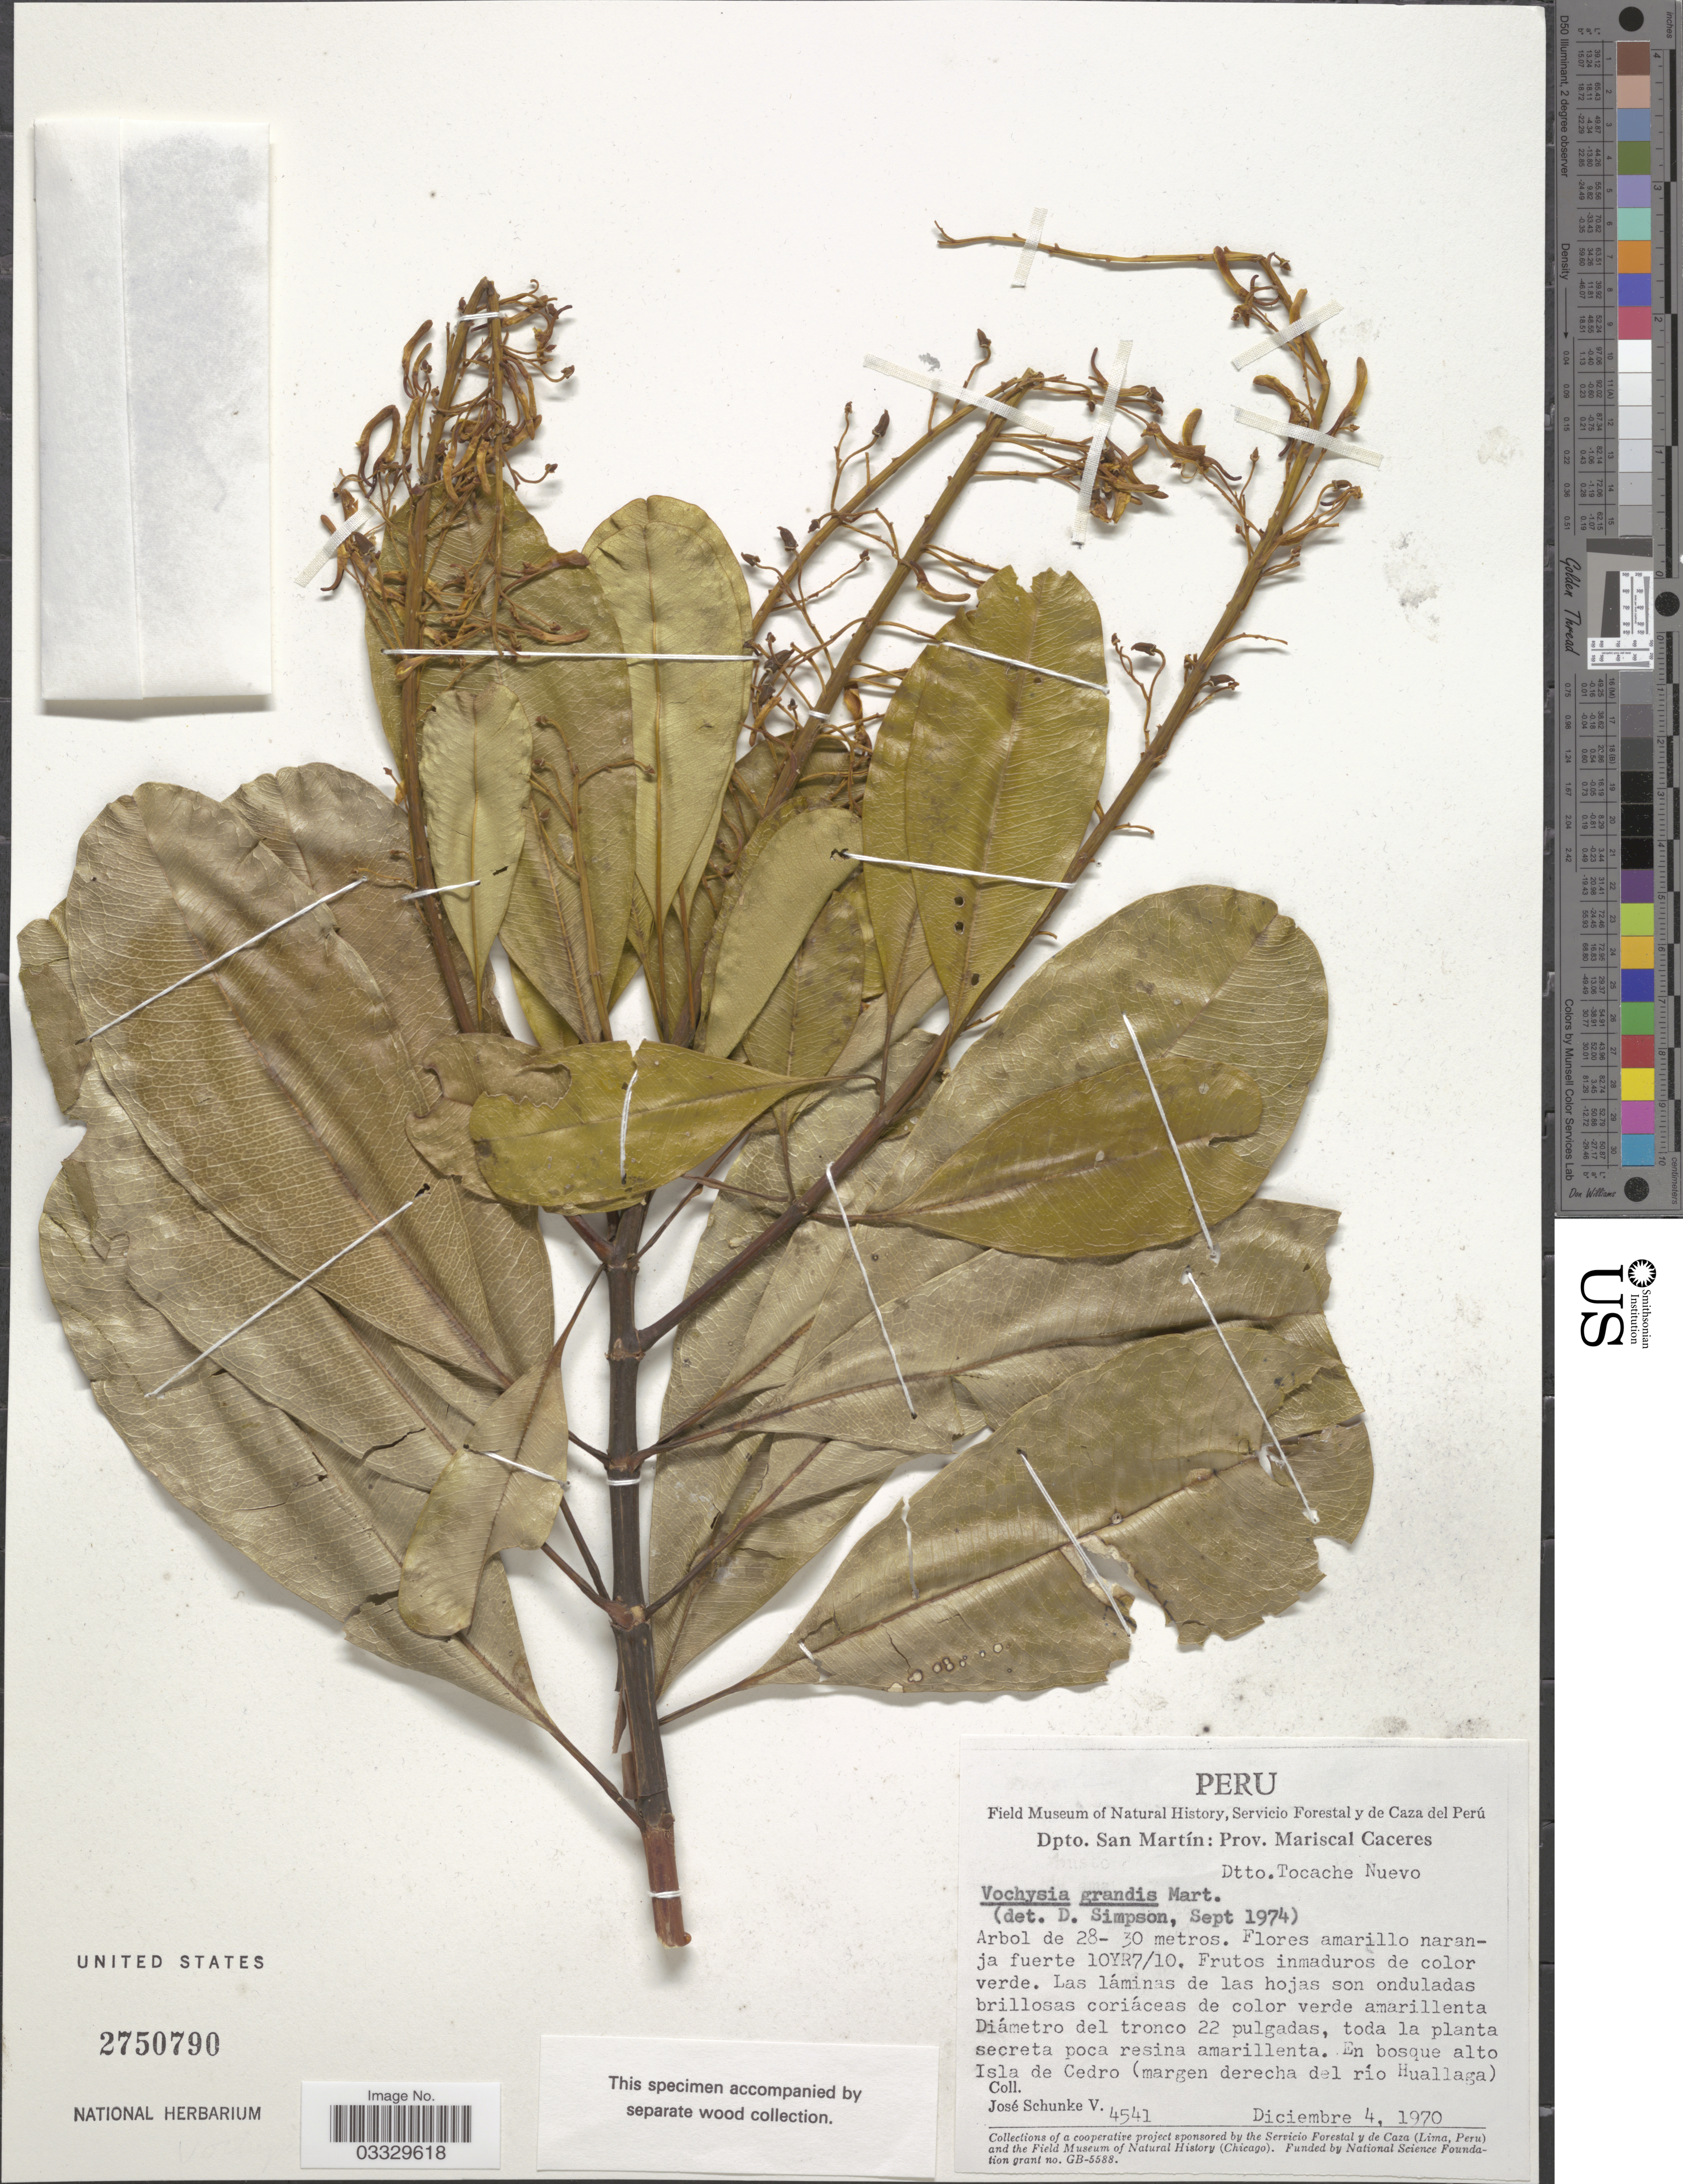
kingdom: Plantae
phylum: Tracheophyta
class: Magnoliopsida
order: Myrtales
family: Vochysiaceae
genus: Vochysia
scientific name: Vochysia grandis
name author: Mart.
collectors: J. Schunke Vigo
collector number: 4541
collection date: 1970-12-04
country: Peru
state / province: San Martín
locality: Dpto. San Martín: Prov. Mariscal Caceres. Dtto. Tocache Nuevo. En bosque alto Isla de Cedro (margen derecha del río Huallaga).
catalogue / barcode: US 2750790